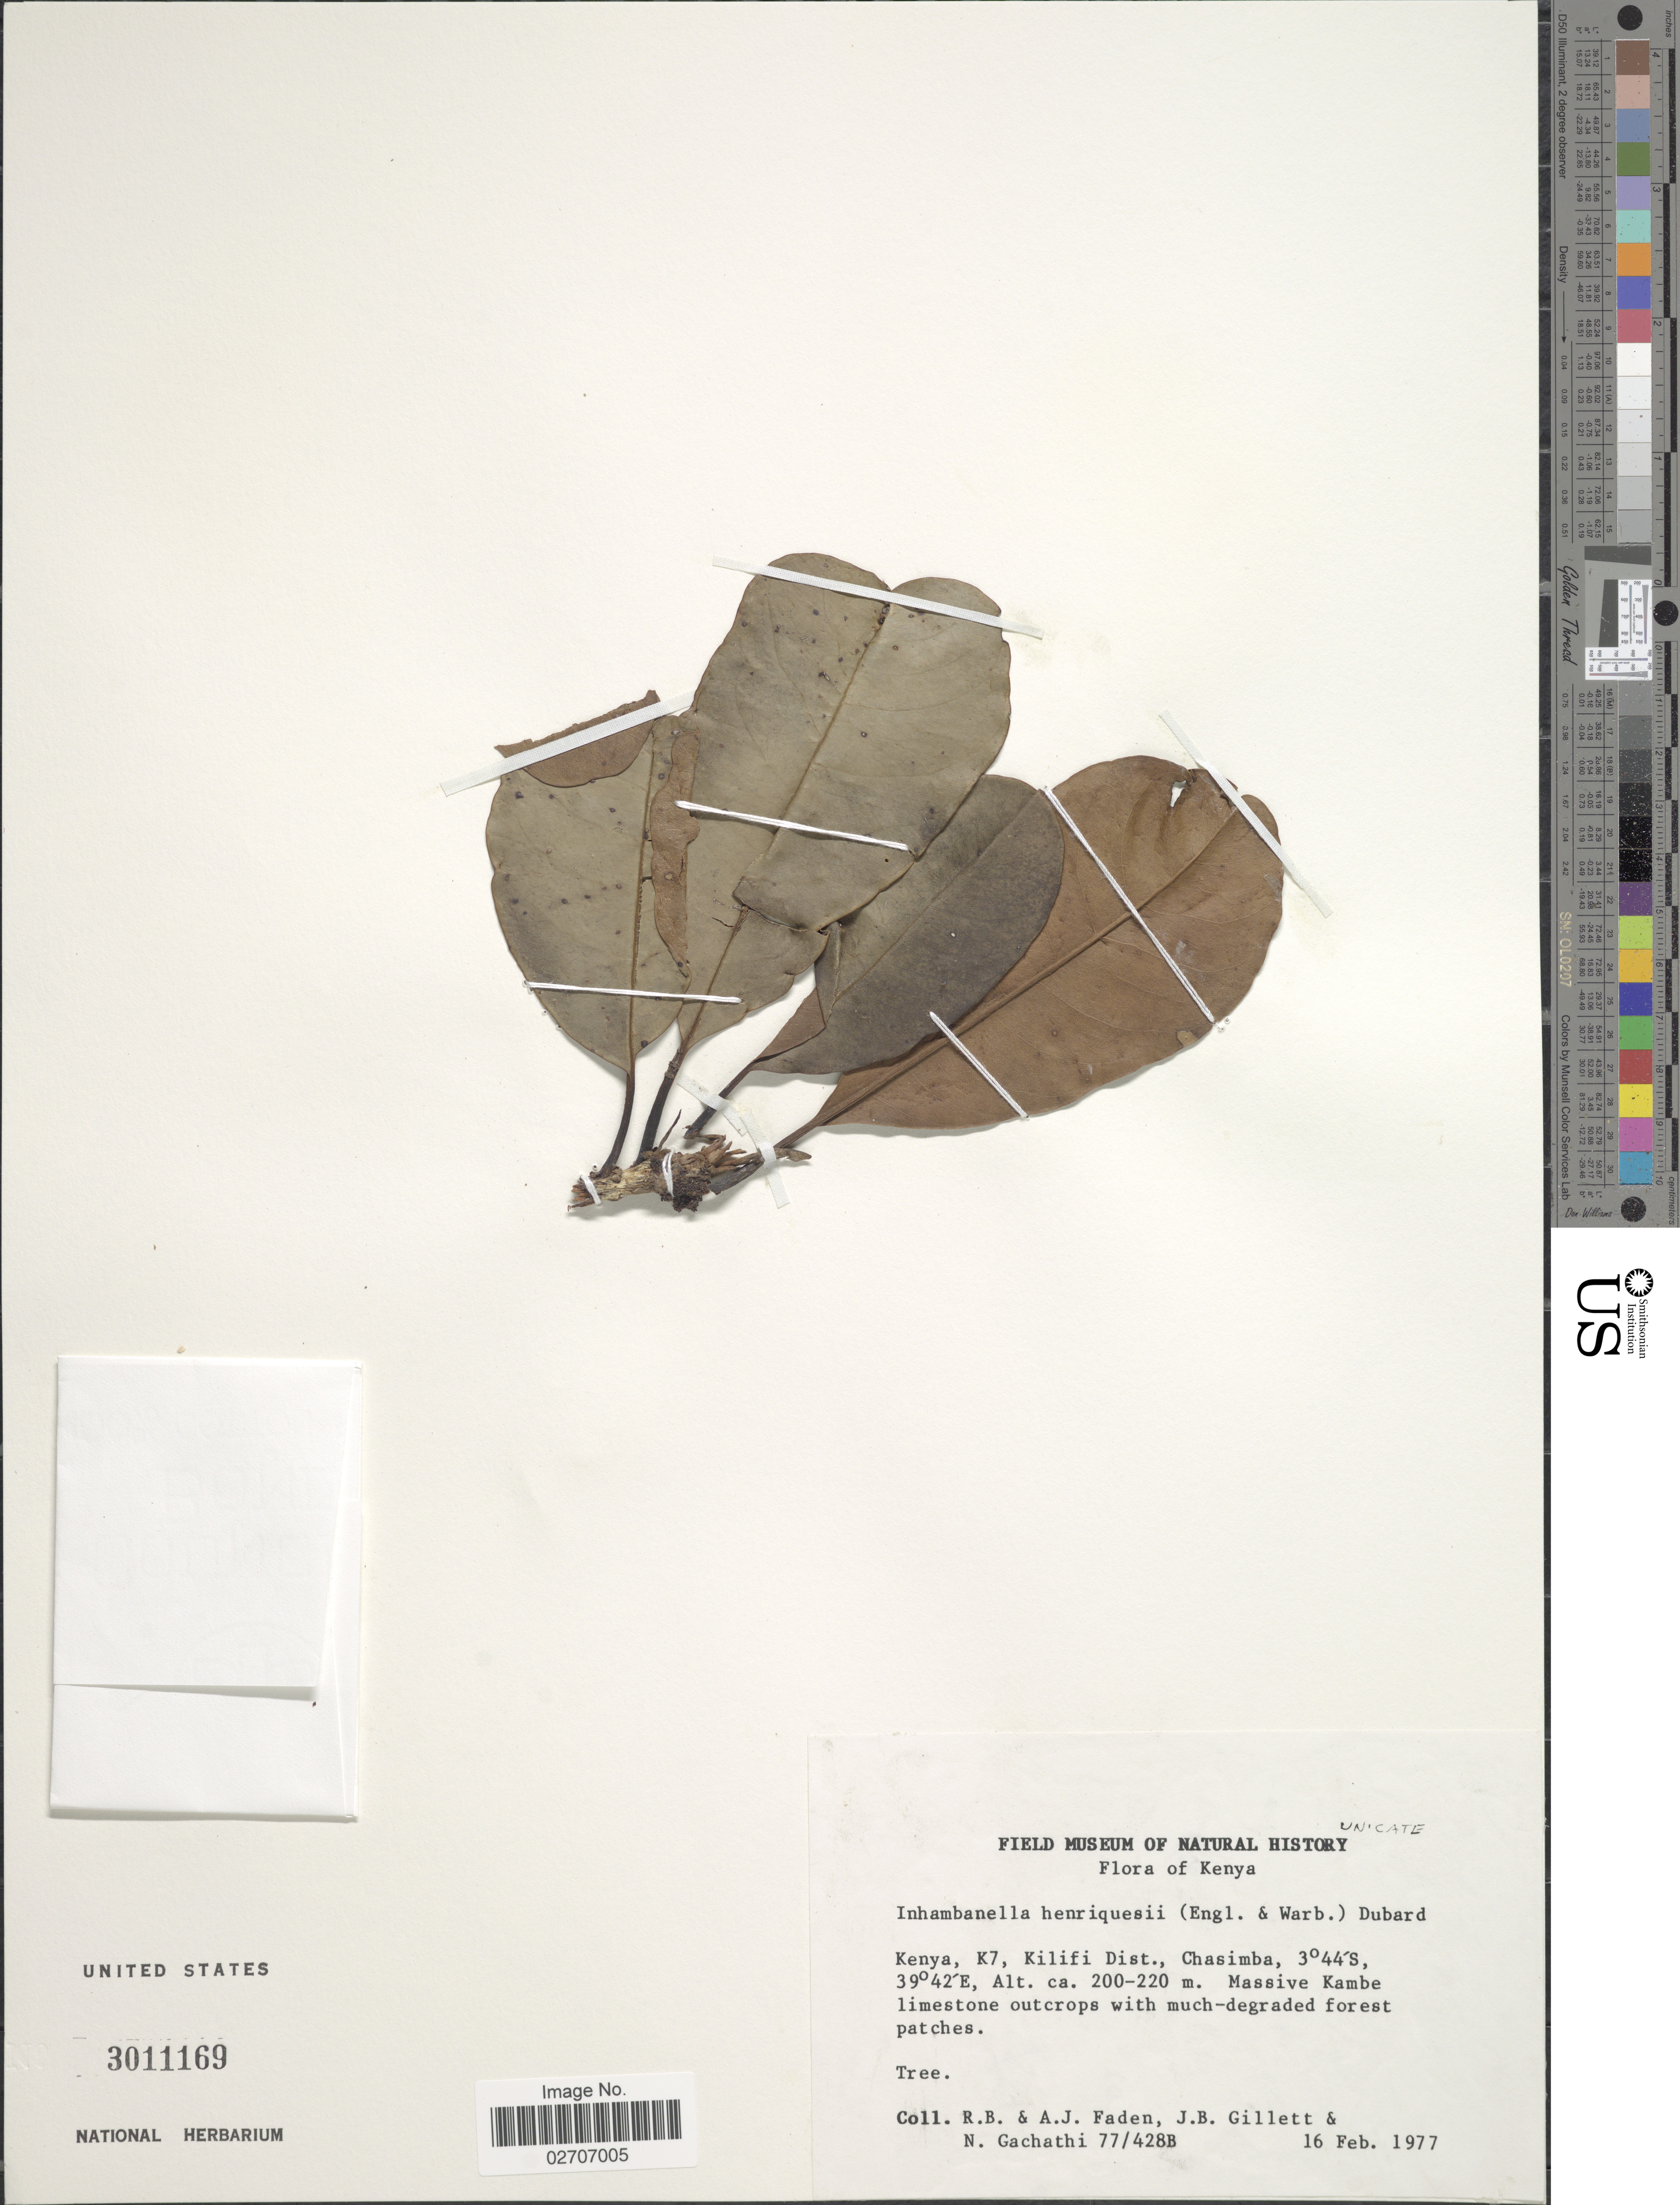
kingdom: Plantae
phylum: Tracheophyta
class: Magnoliopsida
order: Ericales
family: Sapotaceae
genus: Inhambanella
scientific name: Inhambanella henriquesii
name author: (Engl. & Warb.) Dubard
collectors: R. B. Faden, A. J. Faden, J. B. Gillett & N. Gachathi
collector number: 77/428B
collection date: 1977-02-16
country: Kenya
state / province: Kilifi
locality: K7, Kilifi Dist., Chasimba. Massive Kambe limestone outcrops with much-degraded forest patches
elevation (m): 200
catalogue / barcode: US 3011169